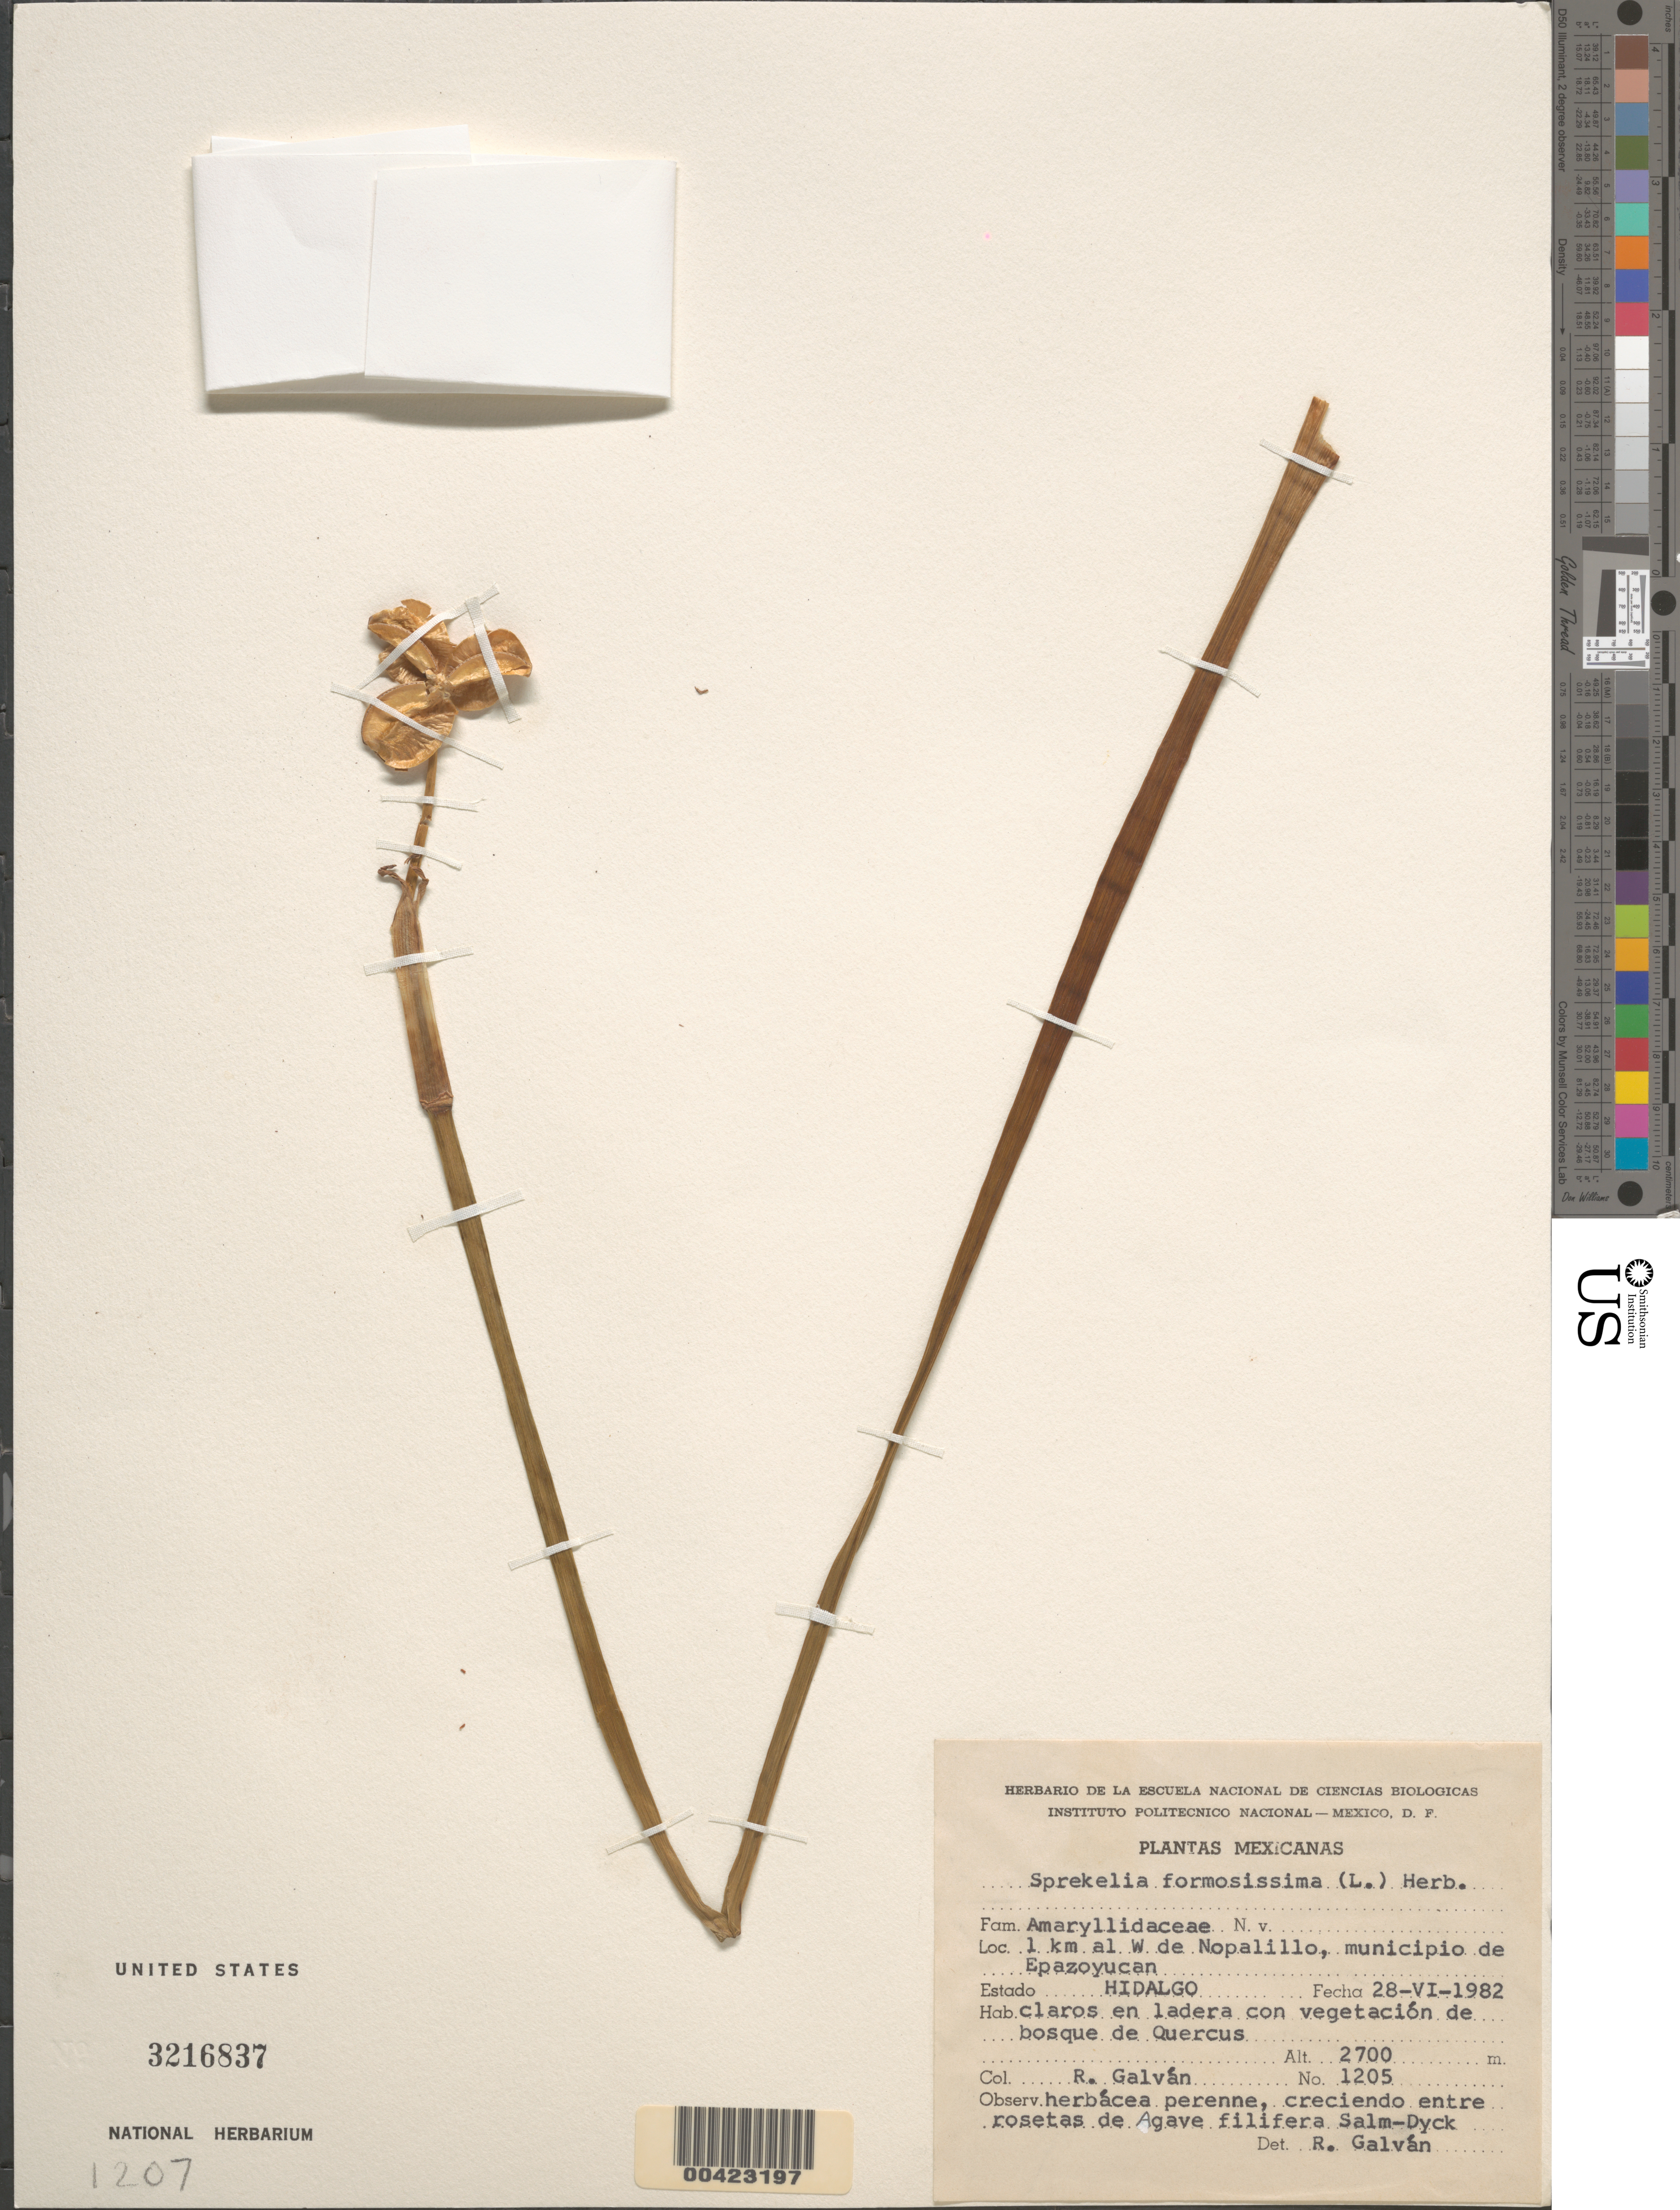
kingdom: Plantae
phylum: Tracheophyta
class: Liliopsida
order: Asparagales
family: Amaryllidaceae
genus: Sprekelia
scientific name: Sprekelia formosissima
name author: (L.) Herb.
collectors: R. Glavan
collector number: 1205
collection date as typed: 28 Jun 1982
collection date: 1982-06-28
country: Mexico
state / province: Hidalgo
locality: W of Norpalillo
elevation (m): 2700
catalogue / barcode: US 3216837